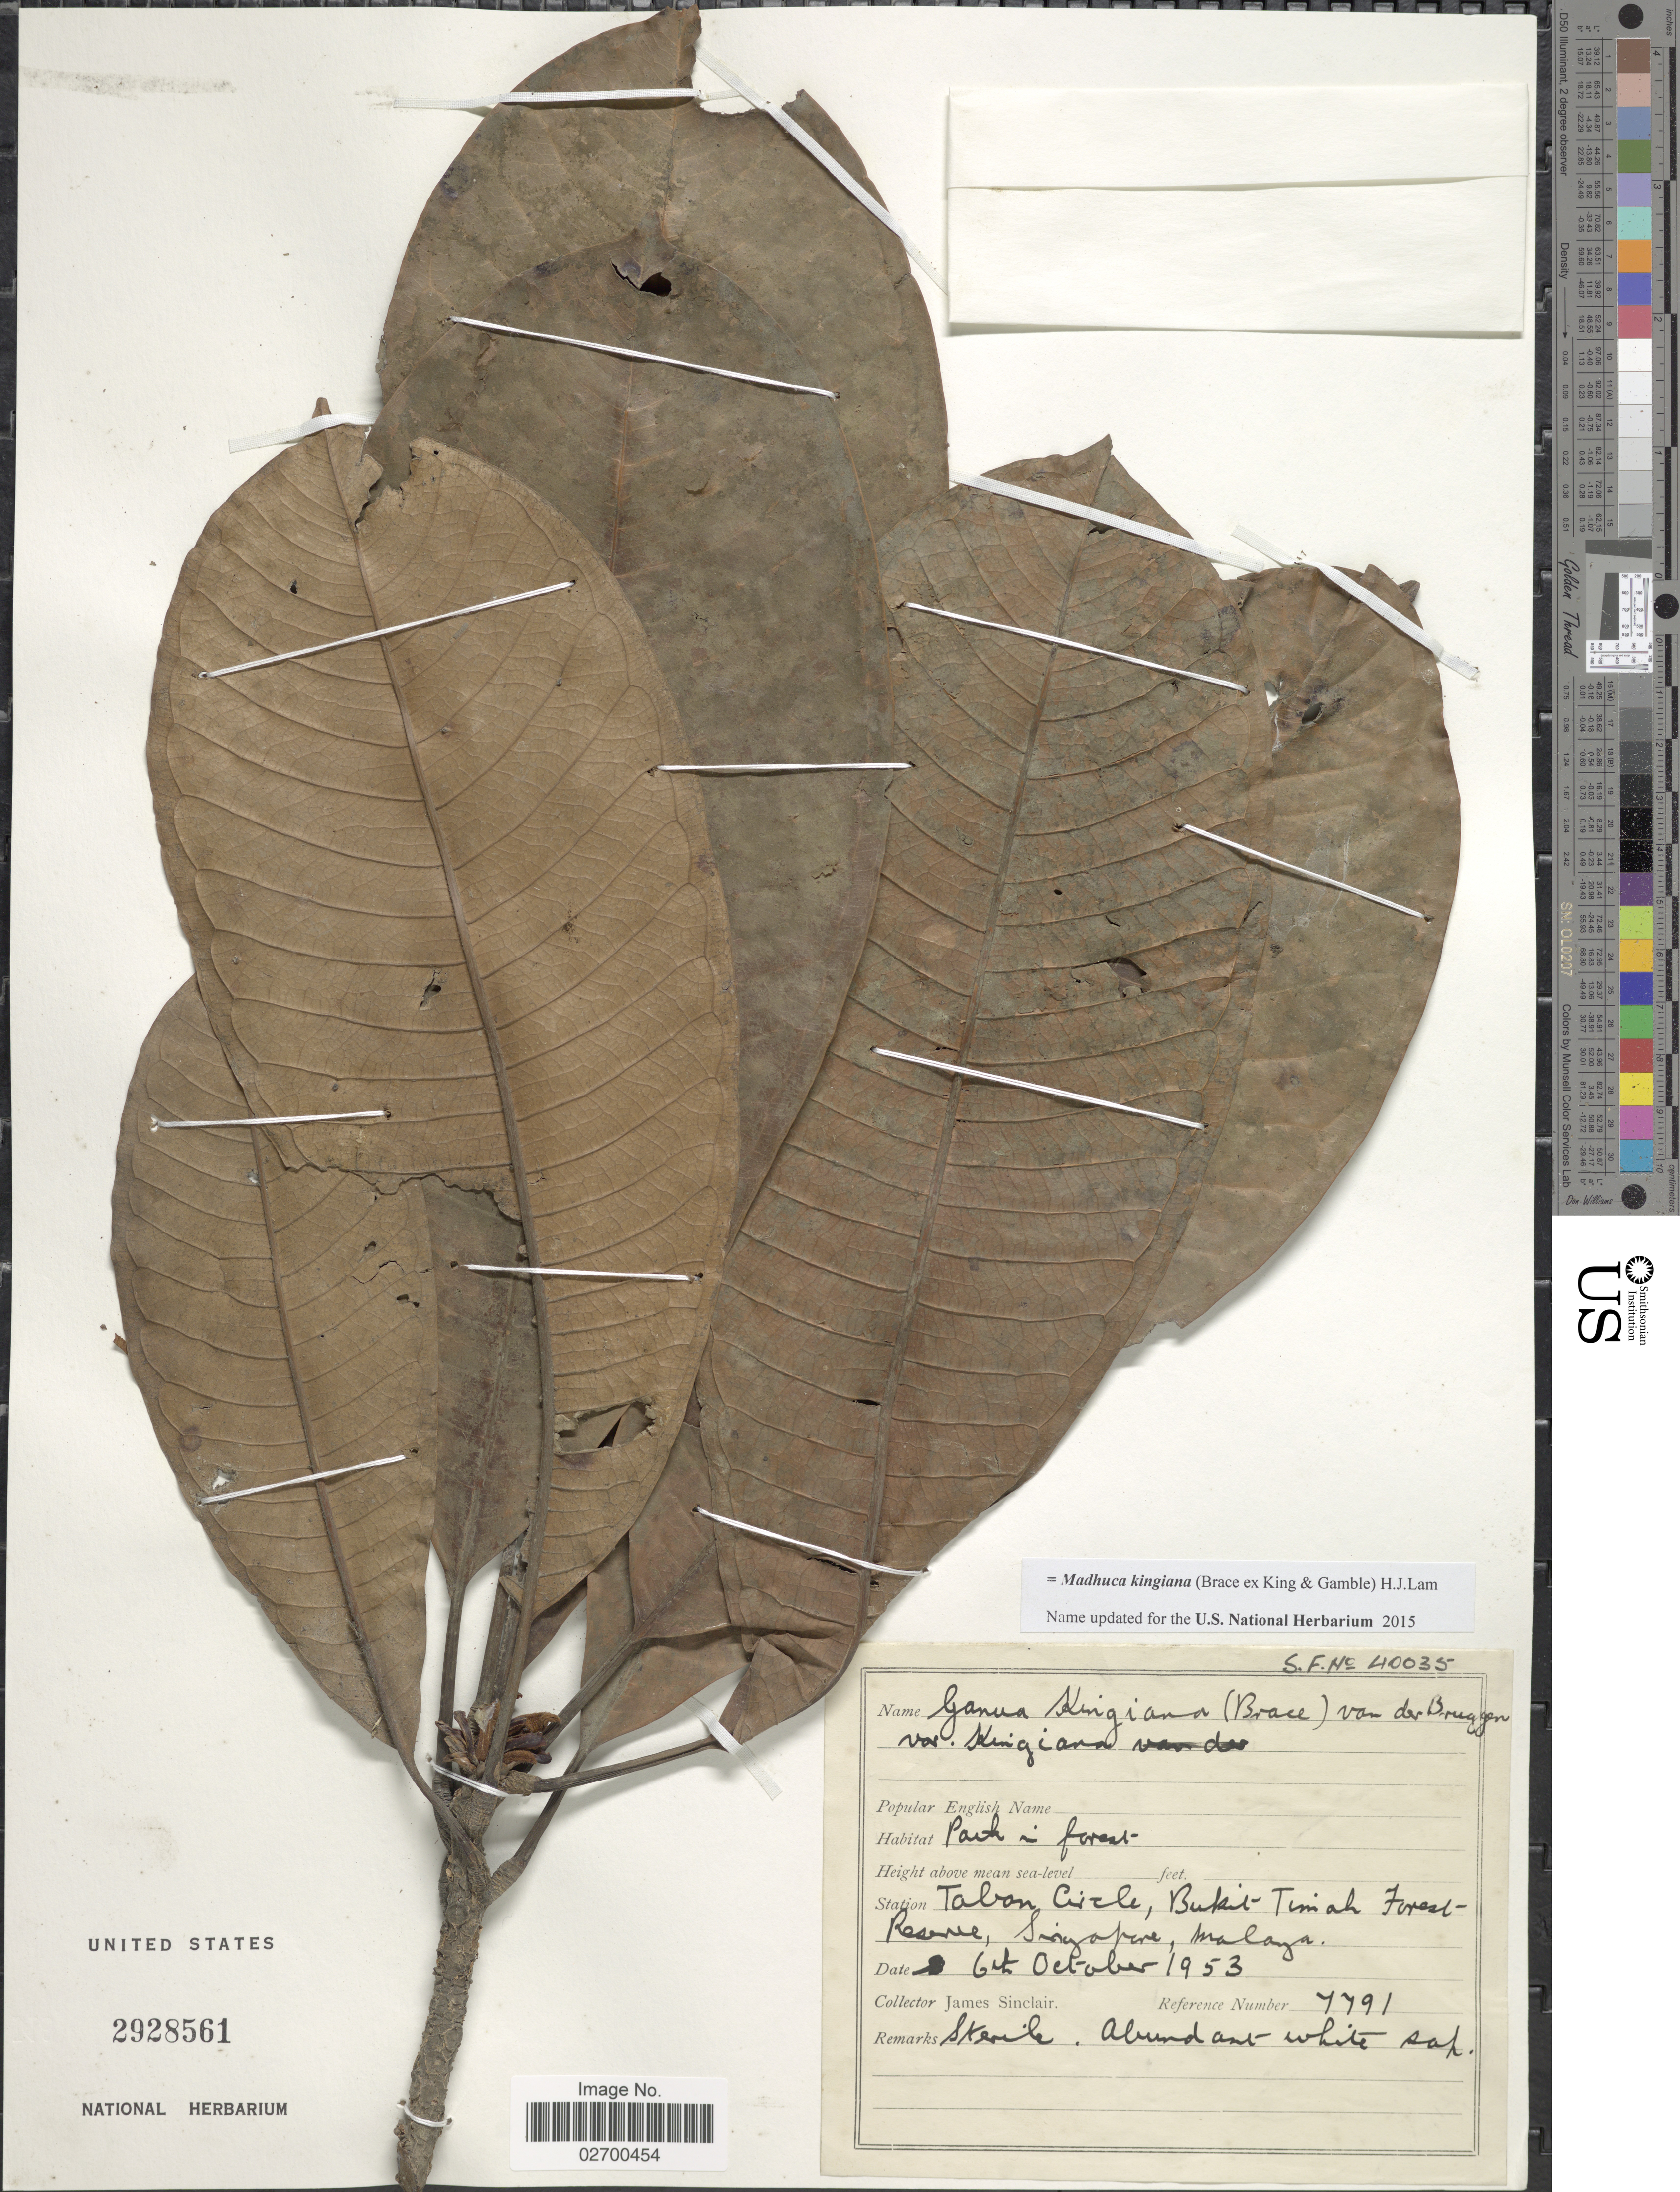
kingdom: Plantae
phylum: Tracheophyta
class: Magnoliopsida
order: Ericales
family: Sapotaceae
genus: Madhuca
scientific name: Madhuca kingiana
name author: (Brace) H.J. Lam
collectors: J. Sinclair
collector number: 7791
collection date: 1953-10-06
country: Singapore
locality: Taban Circle, Bukit Timah Forest Reserve, Singapore, Malaya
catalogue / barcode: US 2928561